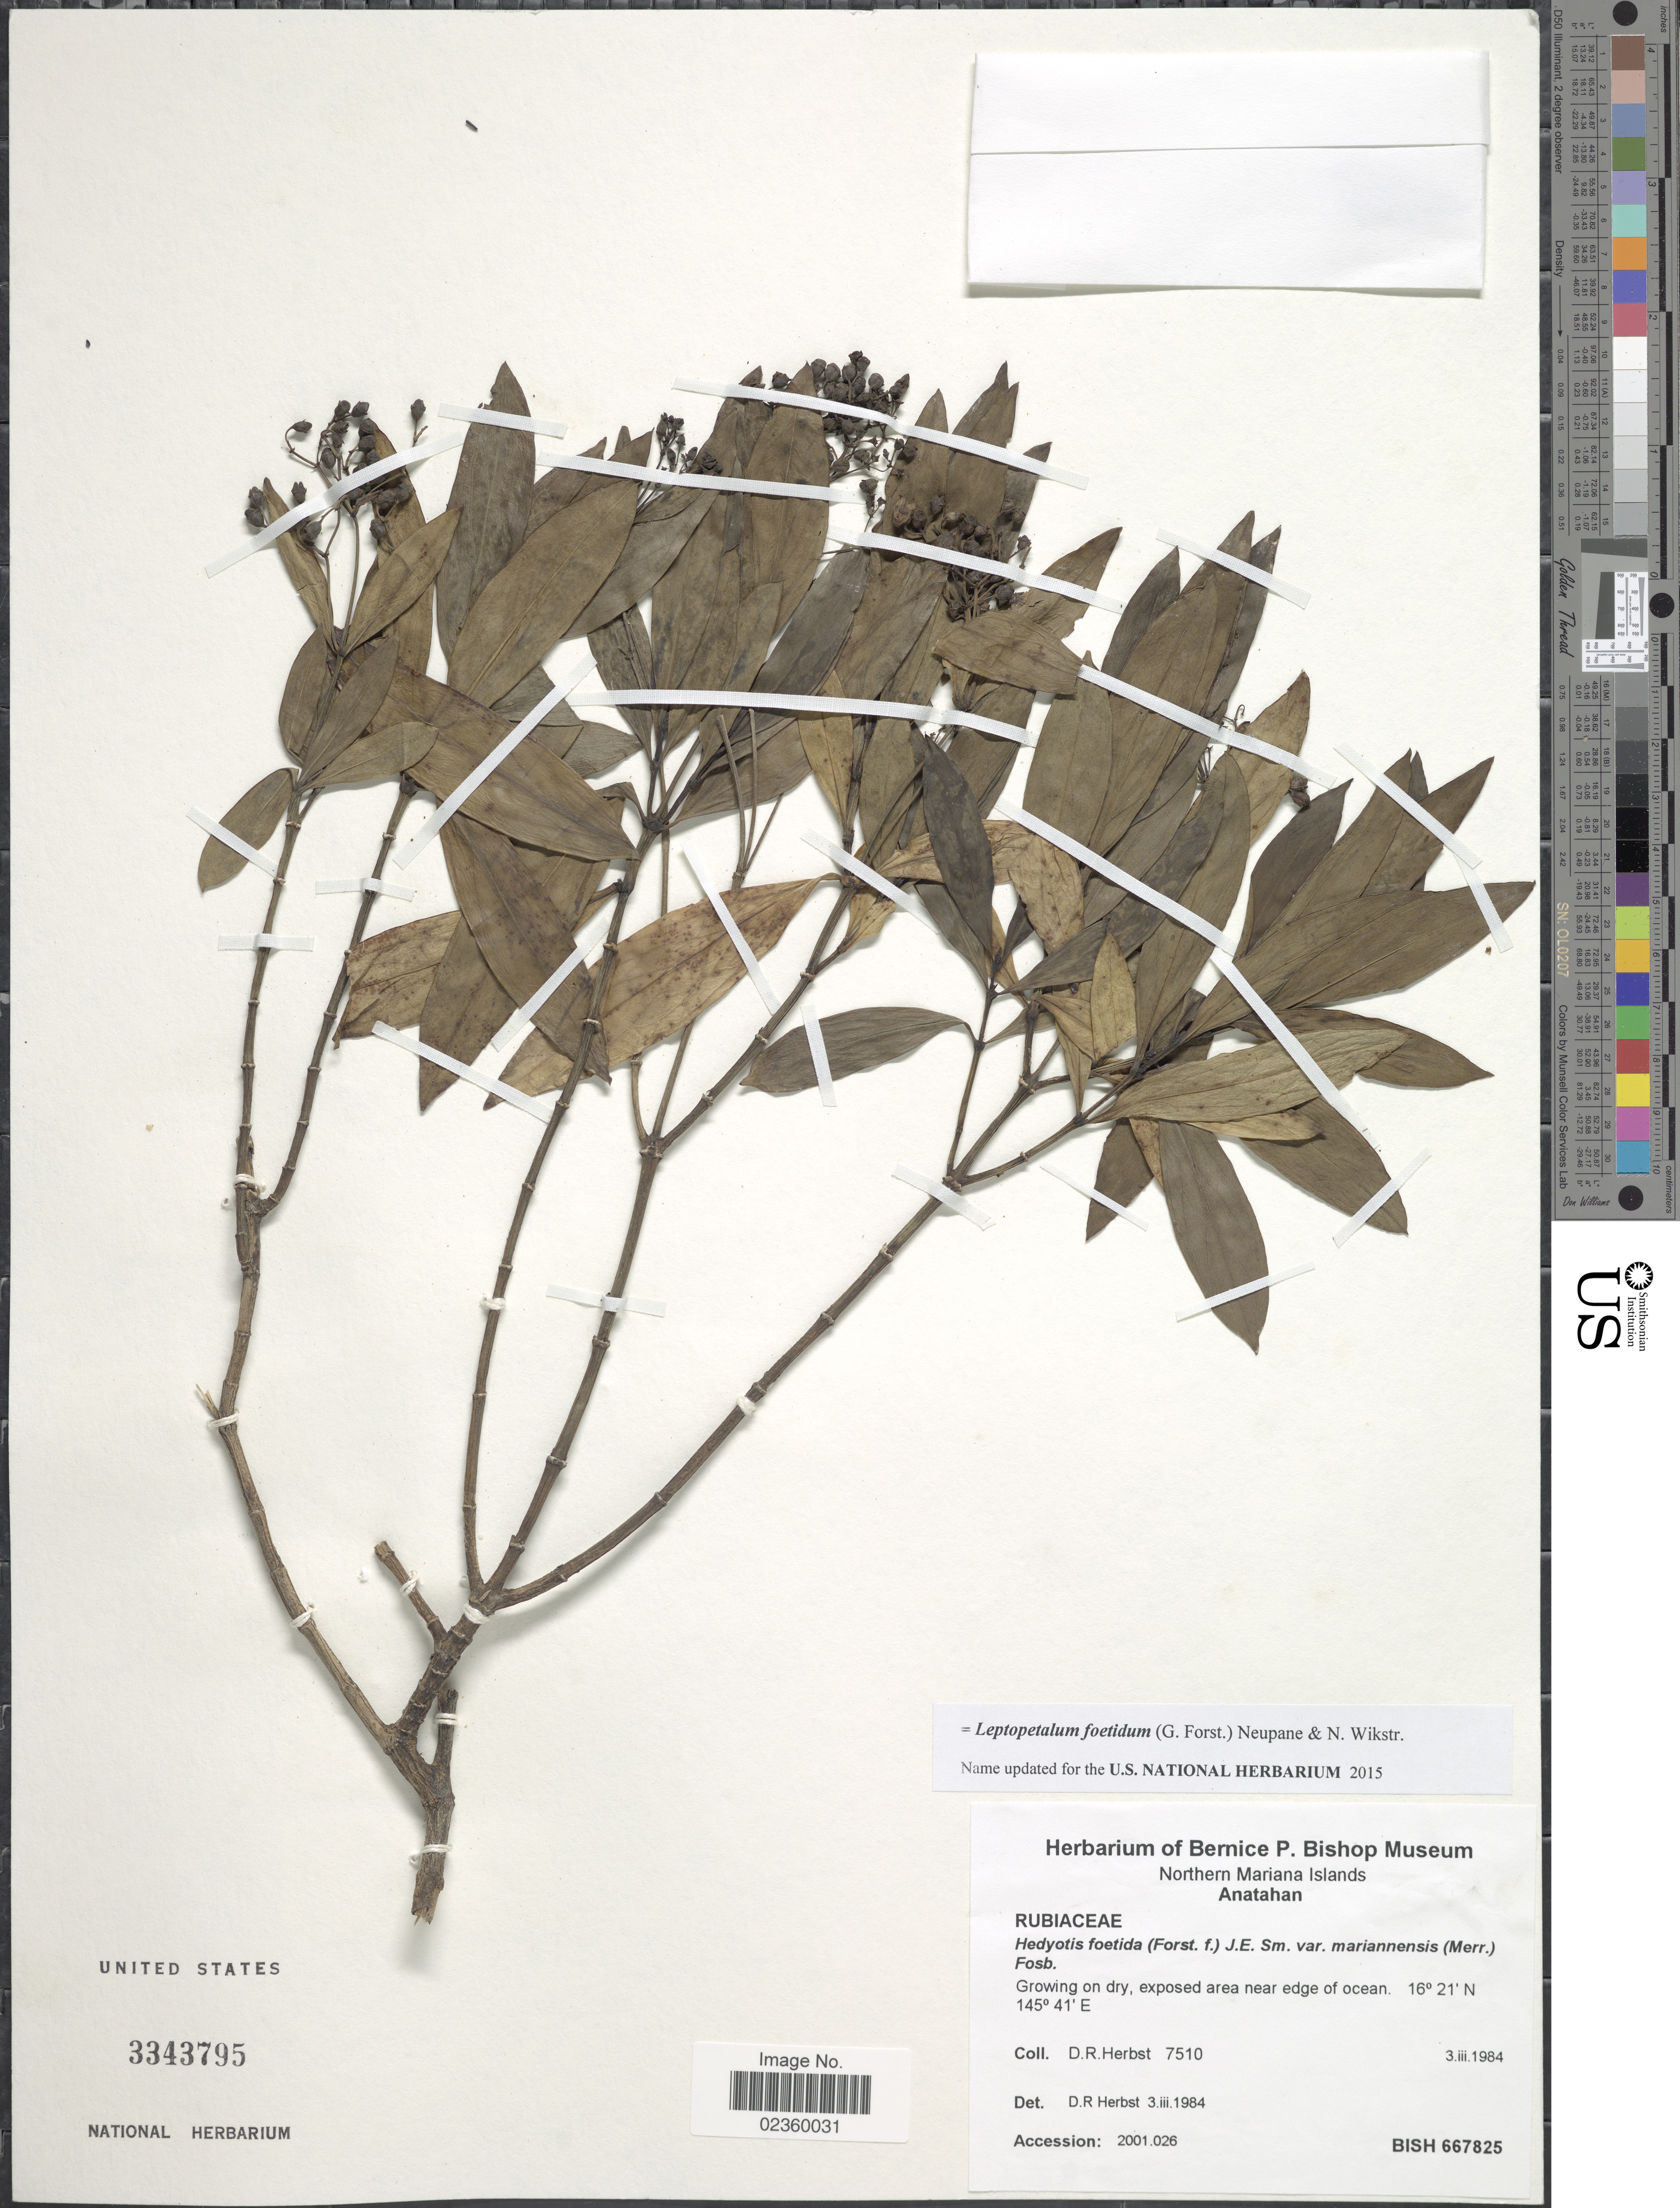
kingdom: Plantae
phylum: Tracheophyta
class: Magnoliopsida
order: Gentianales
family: Rubiaceae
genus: Leptopetalum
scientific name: Leptopetalum foetidum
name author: (G. Forst.) Neupane & N. Wikstr.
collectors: D. R. Herbst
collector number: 7510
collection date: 1984-03-03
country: Northern Mariana Islands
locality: Northern Mariana Islands. Anatahan, exposed area near edge of ocean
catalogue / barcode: US 3343795